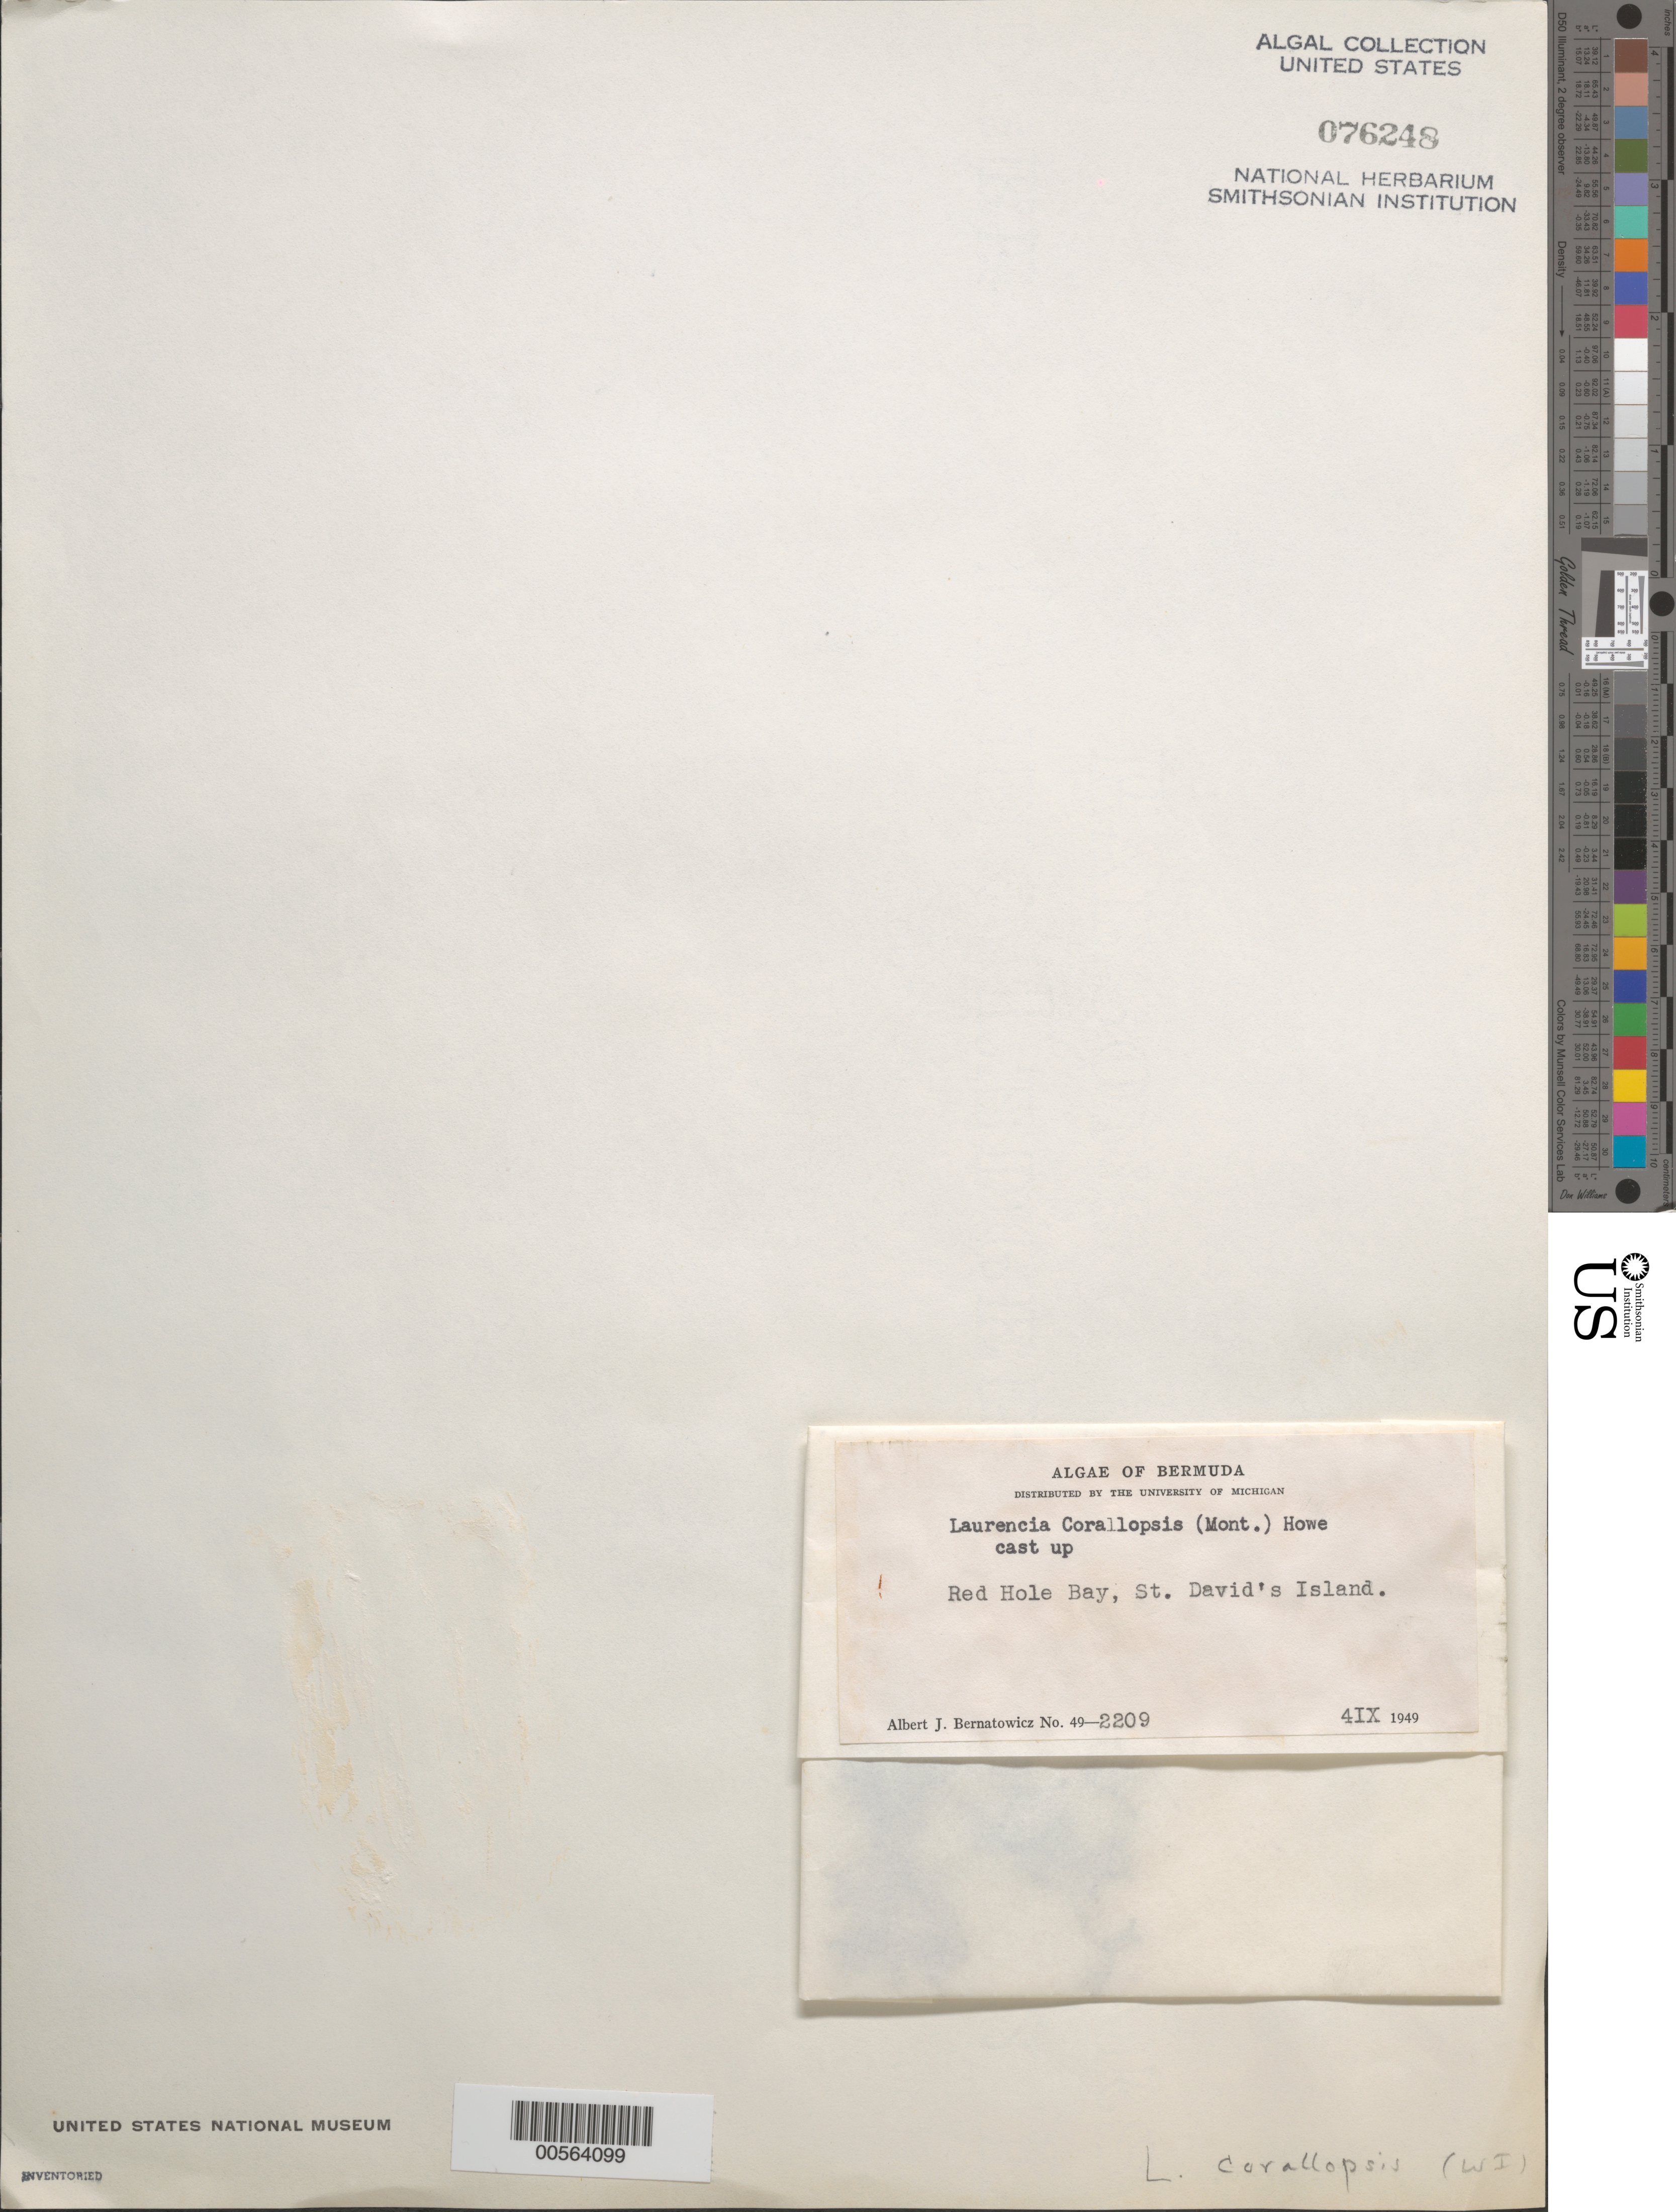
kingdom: Plantae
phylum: Rhodophyta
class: Florideophyceae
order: Ceramiales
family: Rhodomelaceae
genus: Palisada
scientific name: Palisada corallopsis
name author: (Montagne) Sentíes et al.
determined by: Algae name updating Project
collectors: A. Bernatowicz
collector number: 49-2209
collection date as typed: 04 Sep 1949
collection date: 1949-09-04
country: Bermuda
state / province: Saint George's (parish)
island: St. David's Island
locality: Red Hole Bay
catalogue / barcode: US 76248